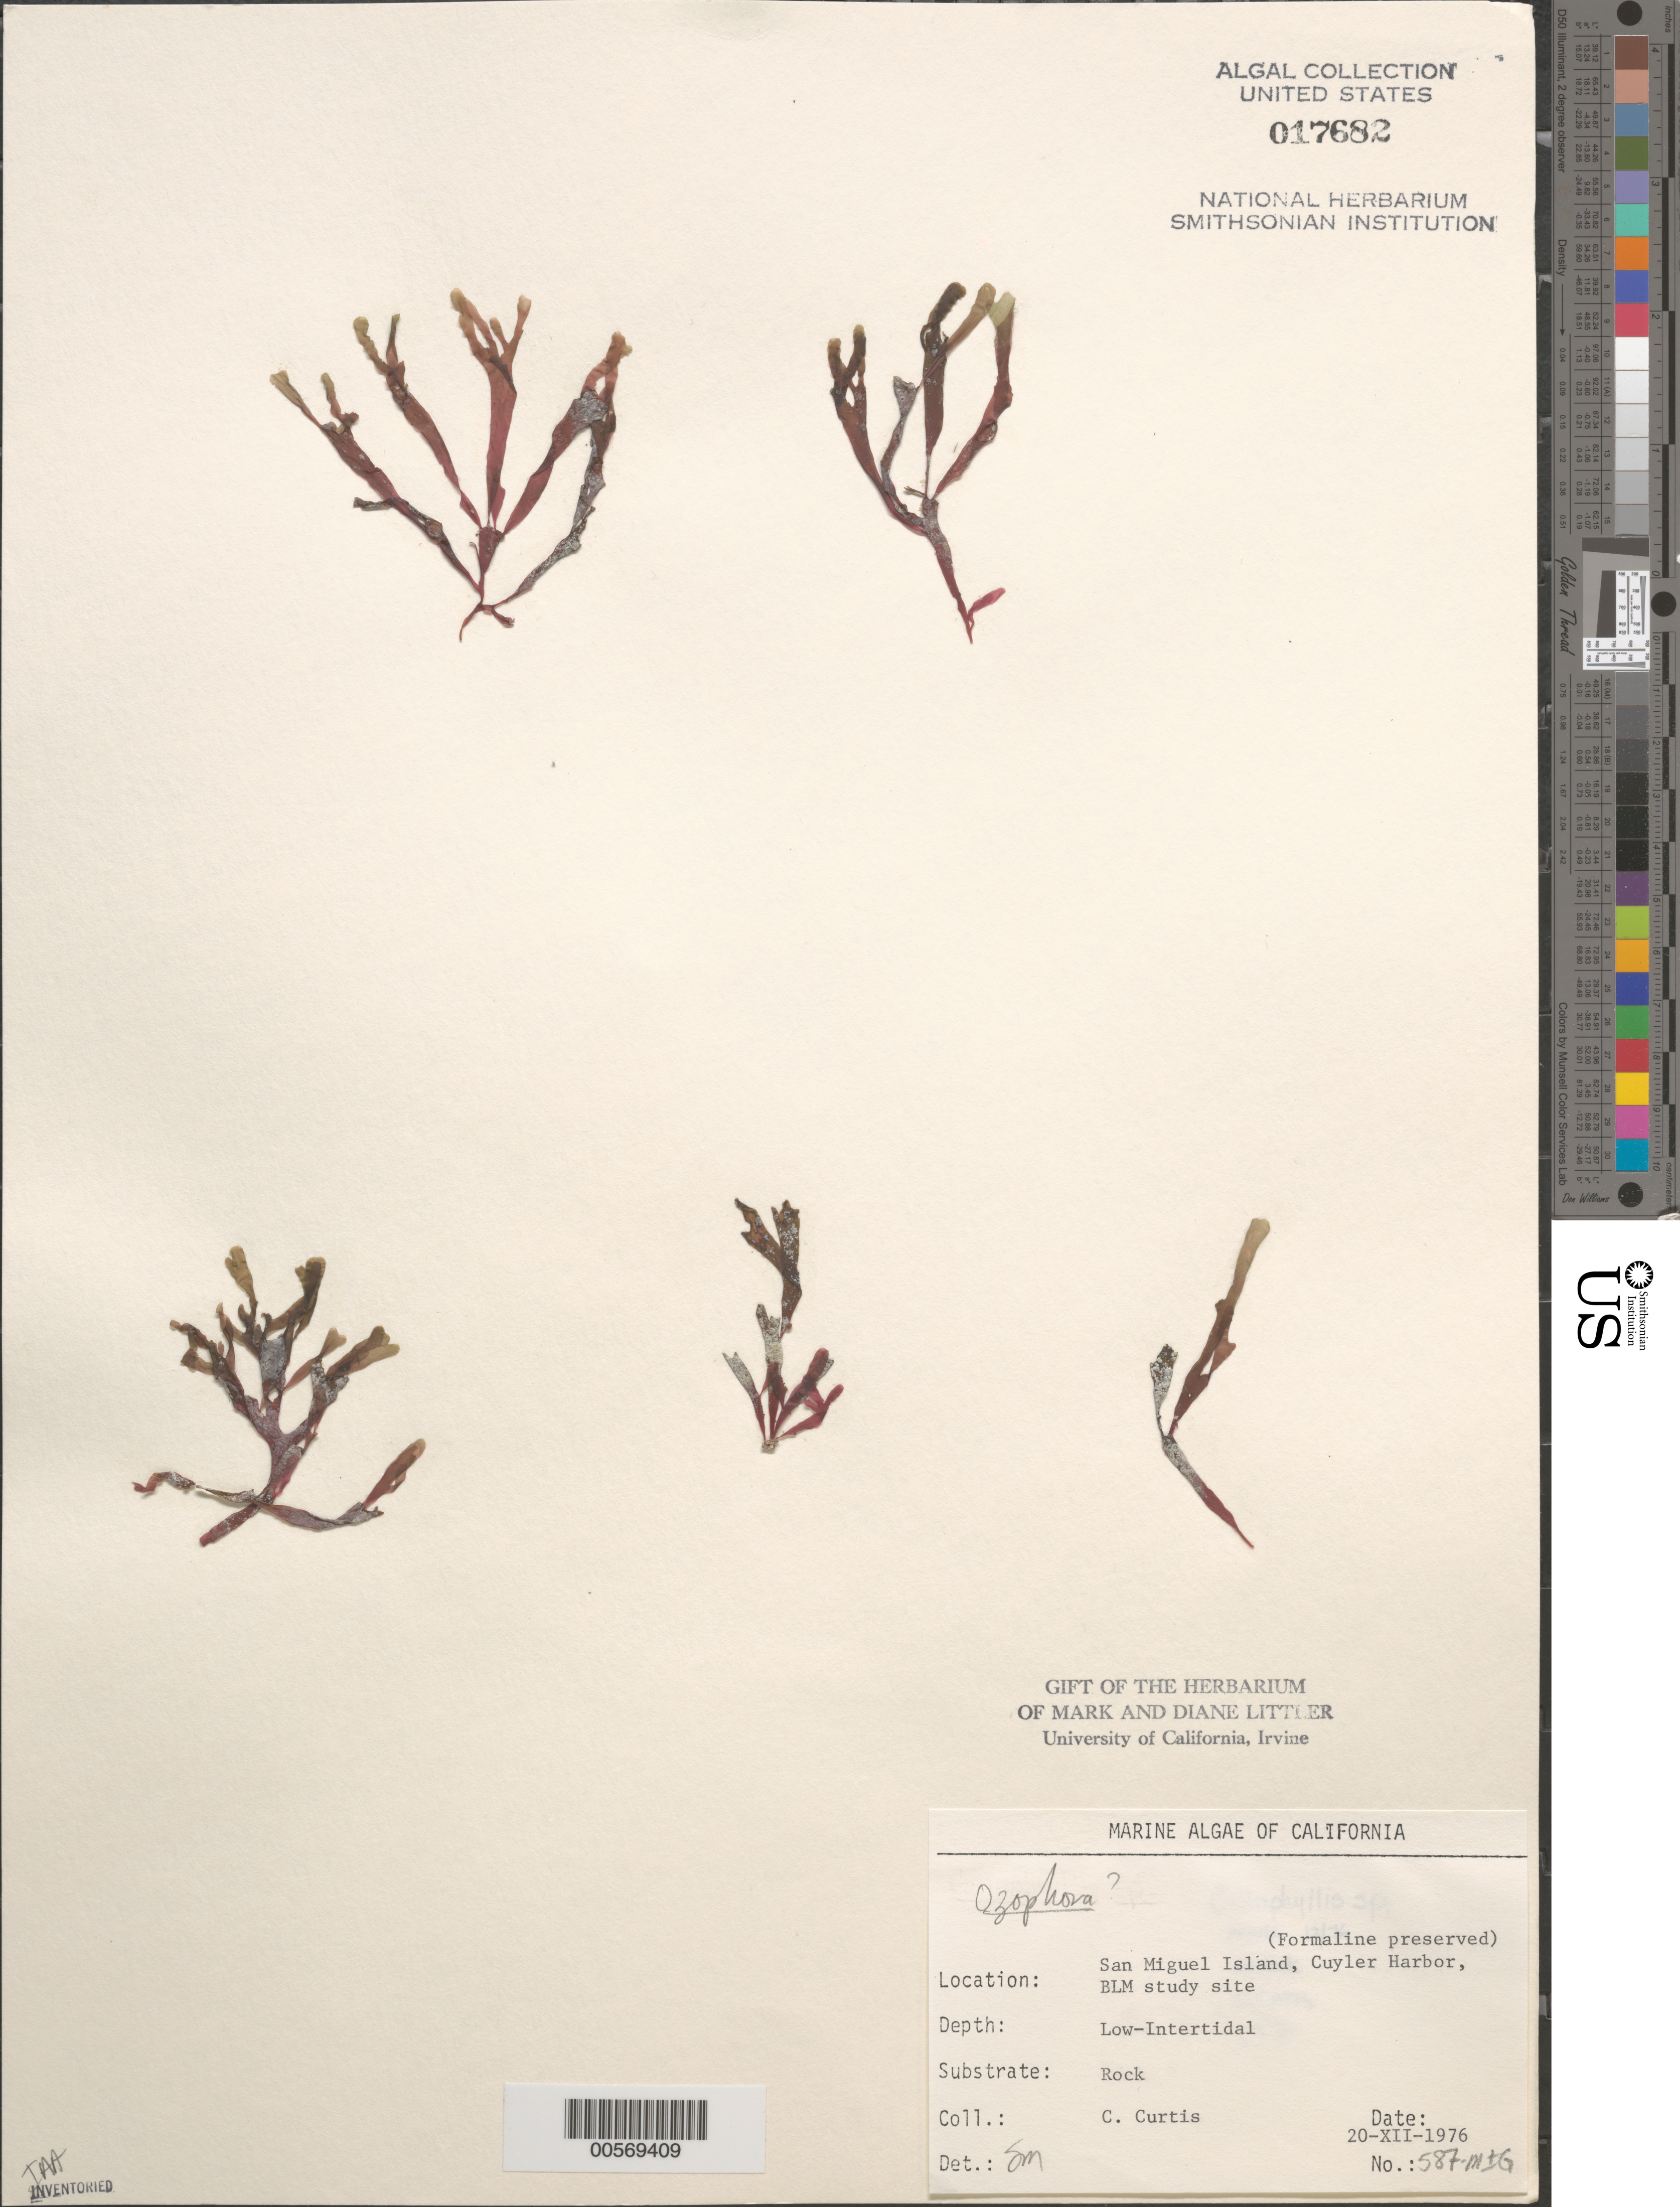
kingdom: Plantae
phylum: Rhodophyta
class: Florideophyceae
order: Gigartinales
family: Phyllophoraceae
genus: Ozophora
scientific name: Ozophora sp.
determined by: Murray, S. N.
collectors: C. Curtis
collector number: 587-MIG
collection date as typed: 20 Dec 1976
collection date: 1976-12-20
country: United States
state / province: California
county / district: Santa Barbara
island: San Miguel Island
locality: Cuyler Harbor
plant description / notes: BLM-SOCALBIGHT Rocky Intertidal Survey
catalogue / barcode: US 17682